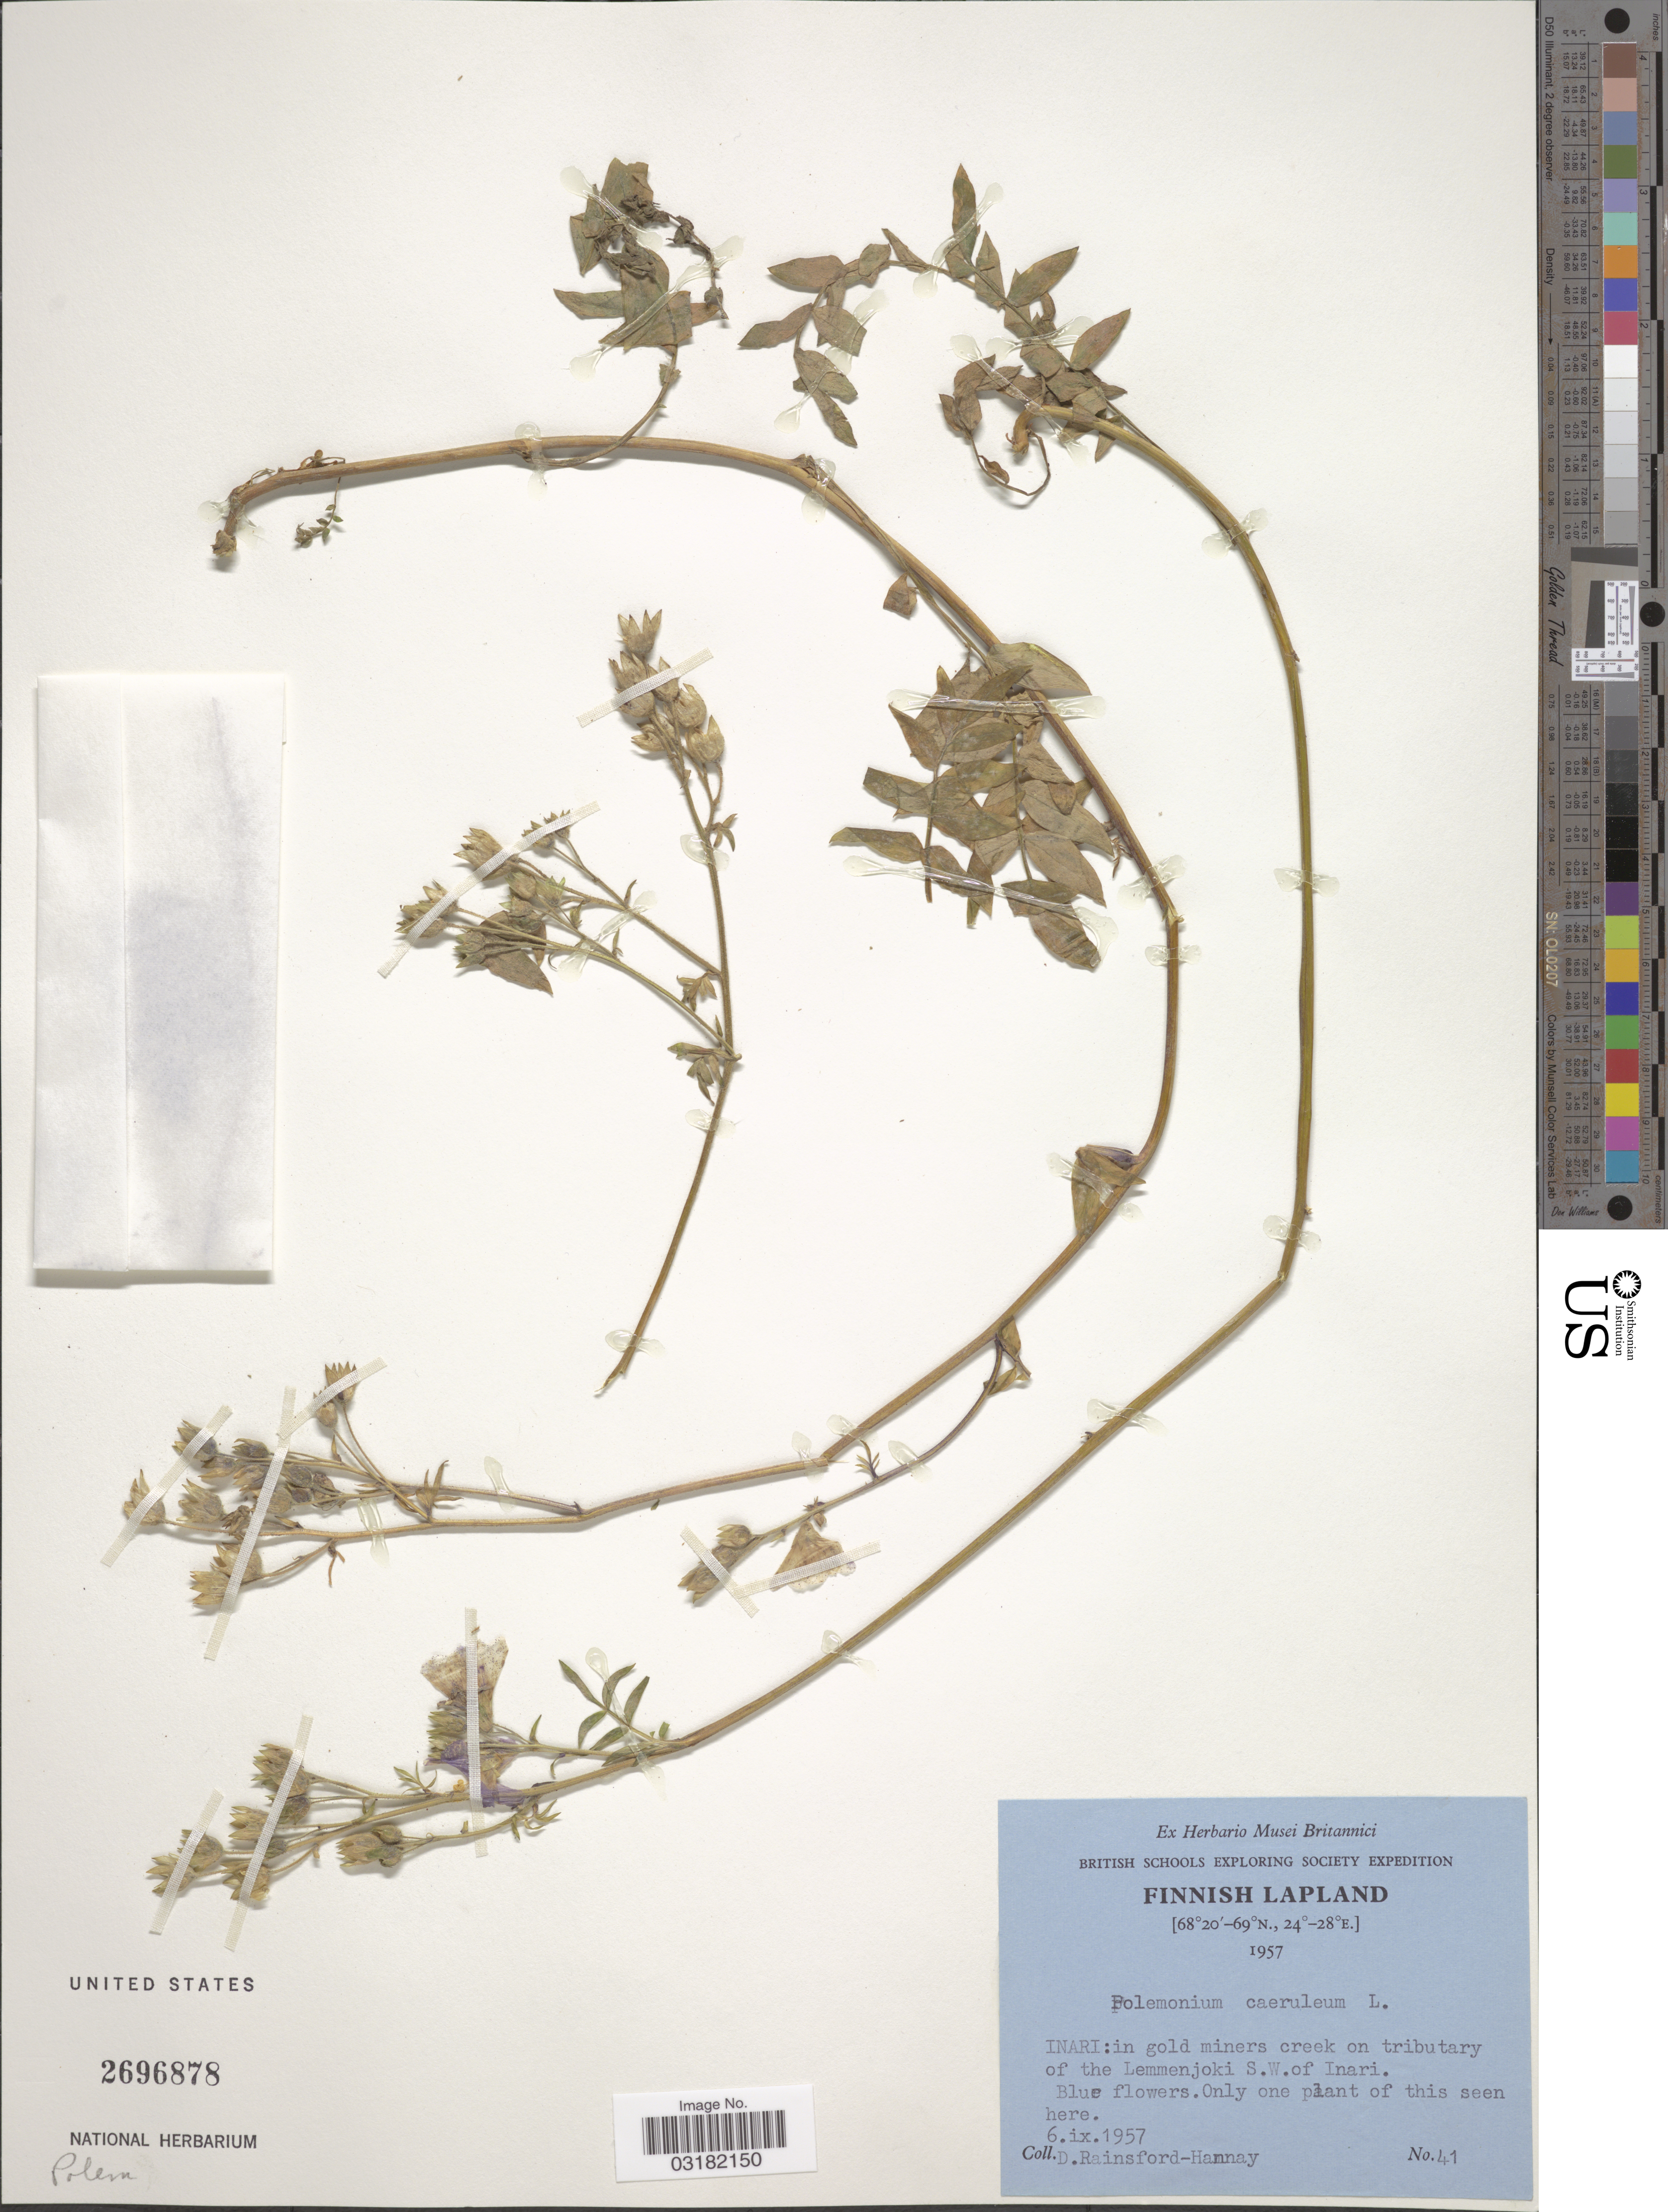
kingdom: Plantae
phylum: Tracheophyta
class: Magnoliopsida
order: Ericales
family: Polemoniaceae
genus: Polemonium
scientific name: Polemonium coeruleum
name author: L.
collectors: D. Rainsford-Hannay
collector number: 41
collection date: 1957-09-06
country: Finland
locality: Finnish Lapland. Inari: in gold miners creek on tributary of the Lemmenjoki S.W. of Inari.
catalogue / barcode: US 2696878